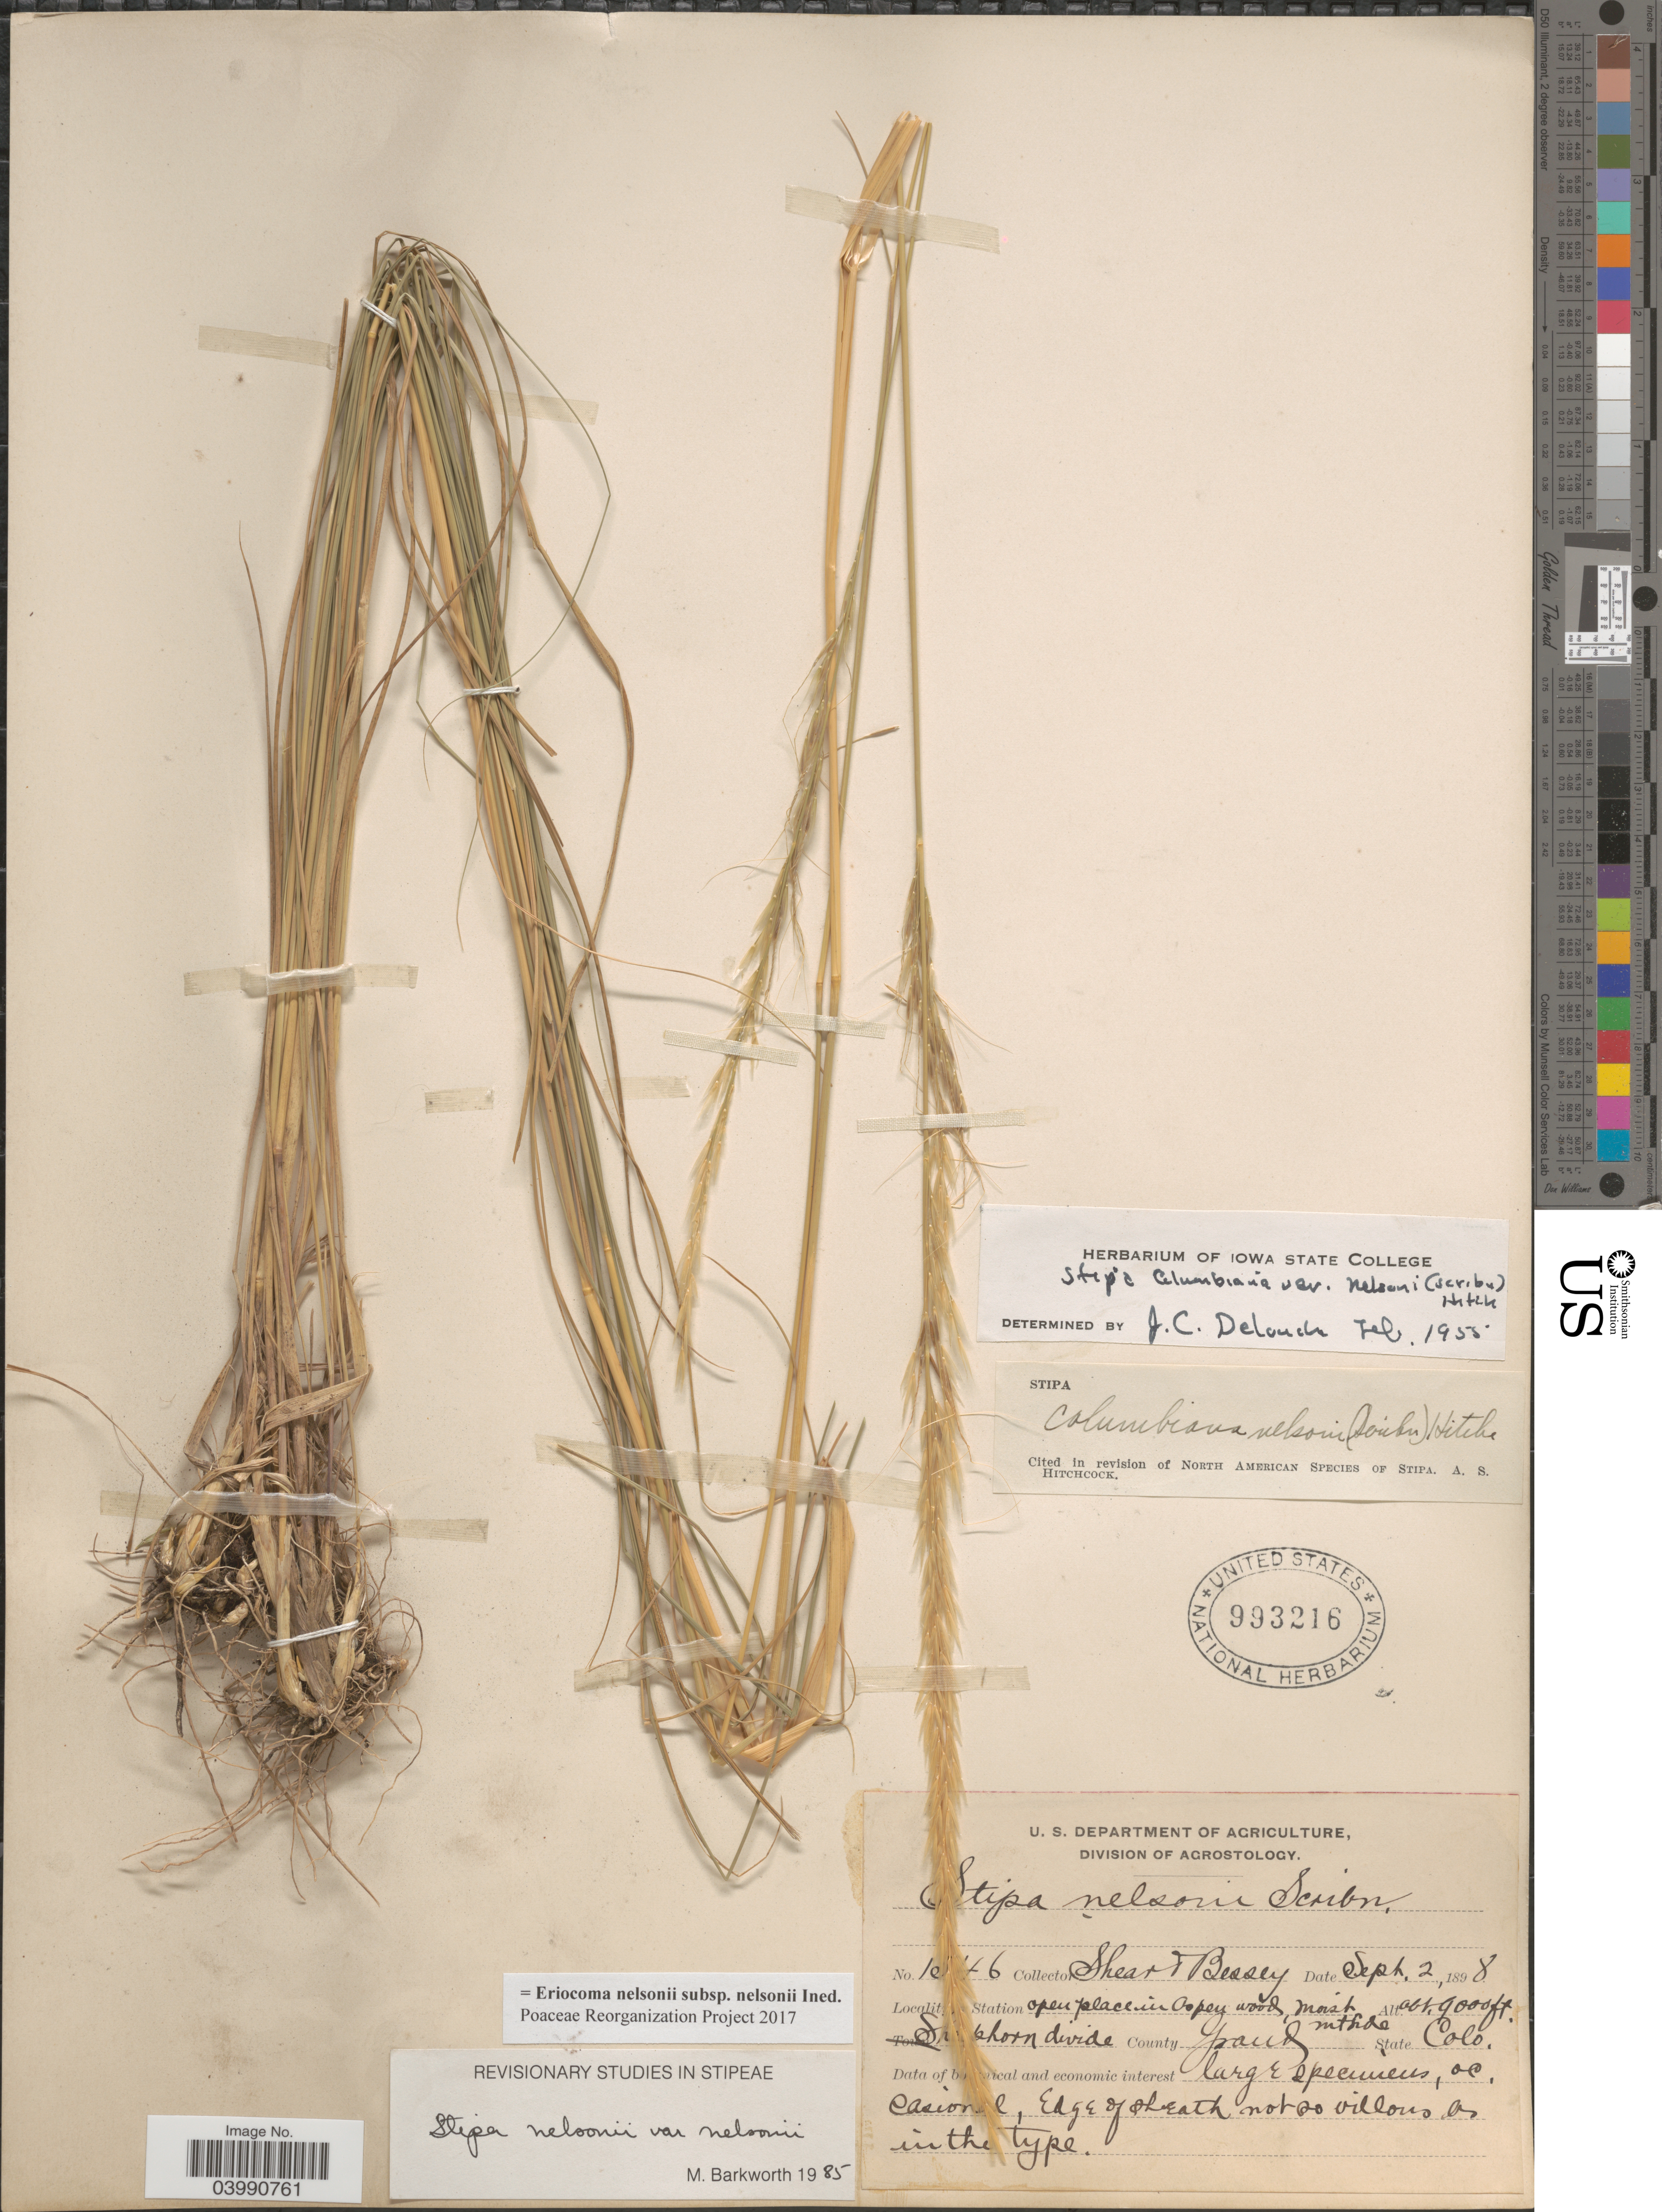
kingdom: Plantae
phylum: Tracheophyta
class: Liliopsida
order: Poales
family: Poaceae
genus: Eriocoma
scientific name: Eriocoma nelsonii subsp. nelsonii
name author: (Scribn.) Romasch.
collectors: -- Shear & -. Bessey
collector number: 1!6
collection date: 1898-09-02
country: United States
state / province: Colorado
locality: [illegible text]horn divide. County Grand.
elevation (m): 2743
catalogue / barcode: US 993216